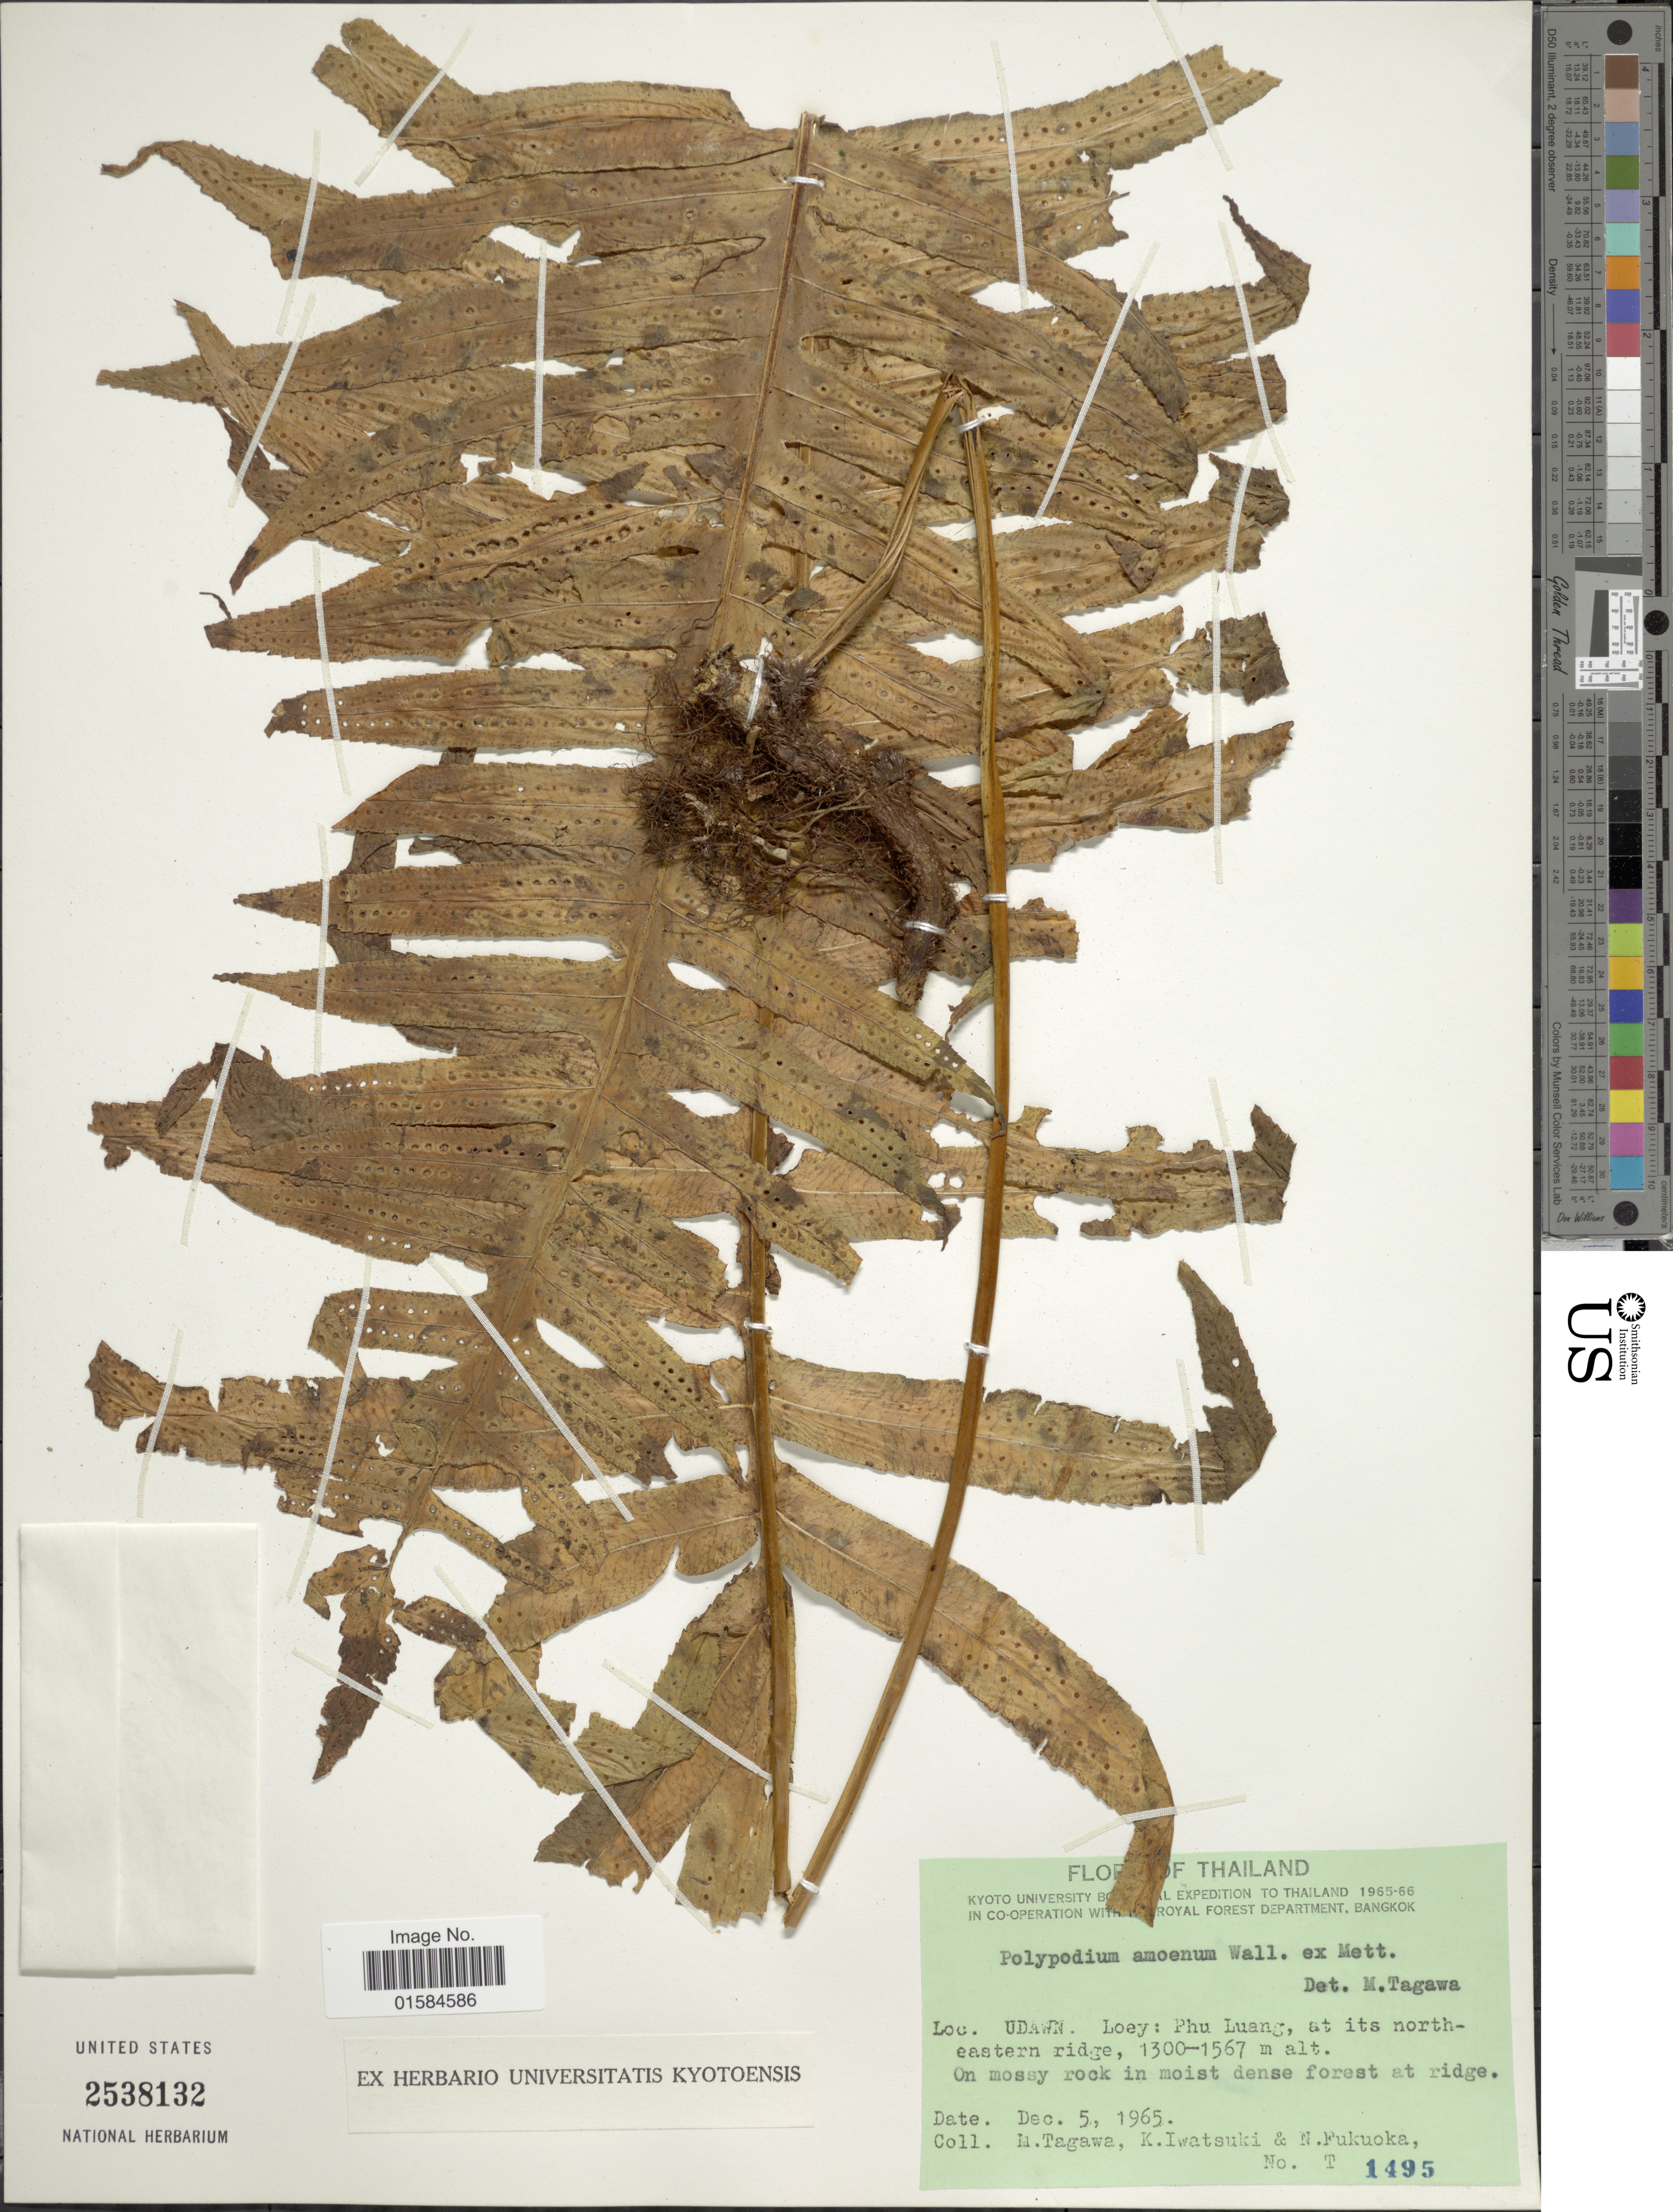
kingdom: Plantae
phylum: Tracheophyta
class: Polypodiopsida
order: Polypodiales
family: Polypodiaceae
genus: Goniophlebium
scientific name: Goniophlebium amoenum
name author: (Wall. ex Mett.) J. Sm.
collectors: M. Tagawa, K. Iwatsuki & N. Fukuoka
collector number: T1495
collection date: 1965-12-05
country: Thailand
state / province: Loei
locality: Udawn, Loey: Phu Luang, at its northeastern ridge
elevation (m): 1300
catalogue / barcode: US 2538132